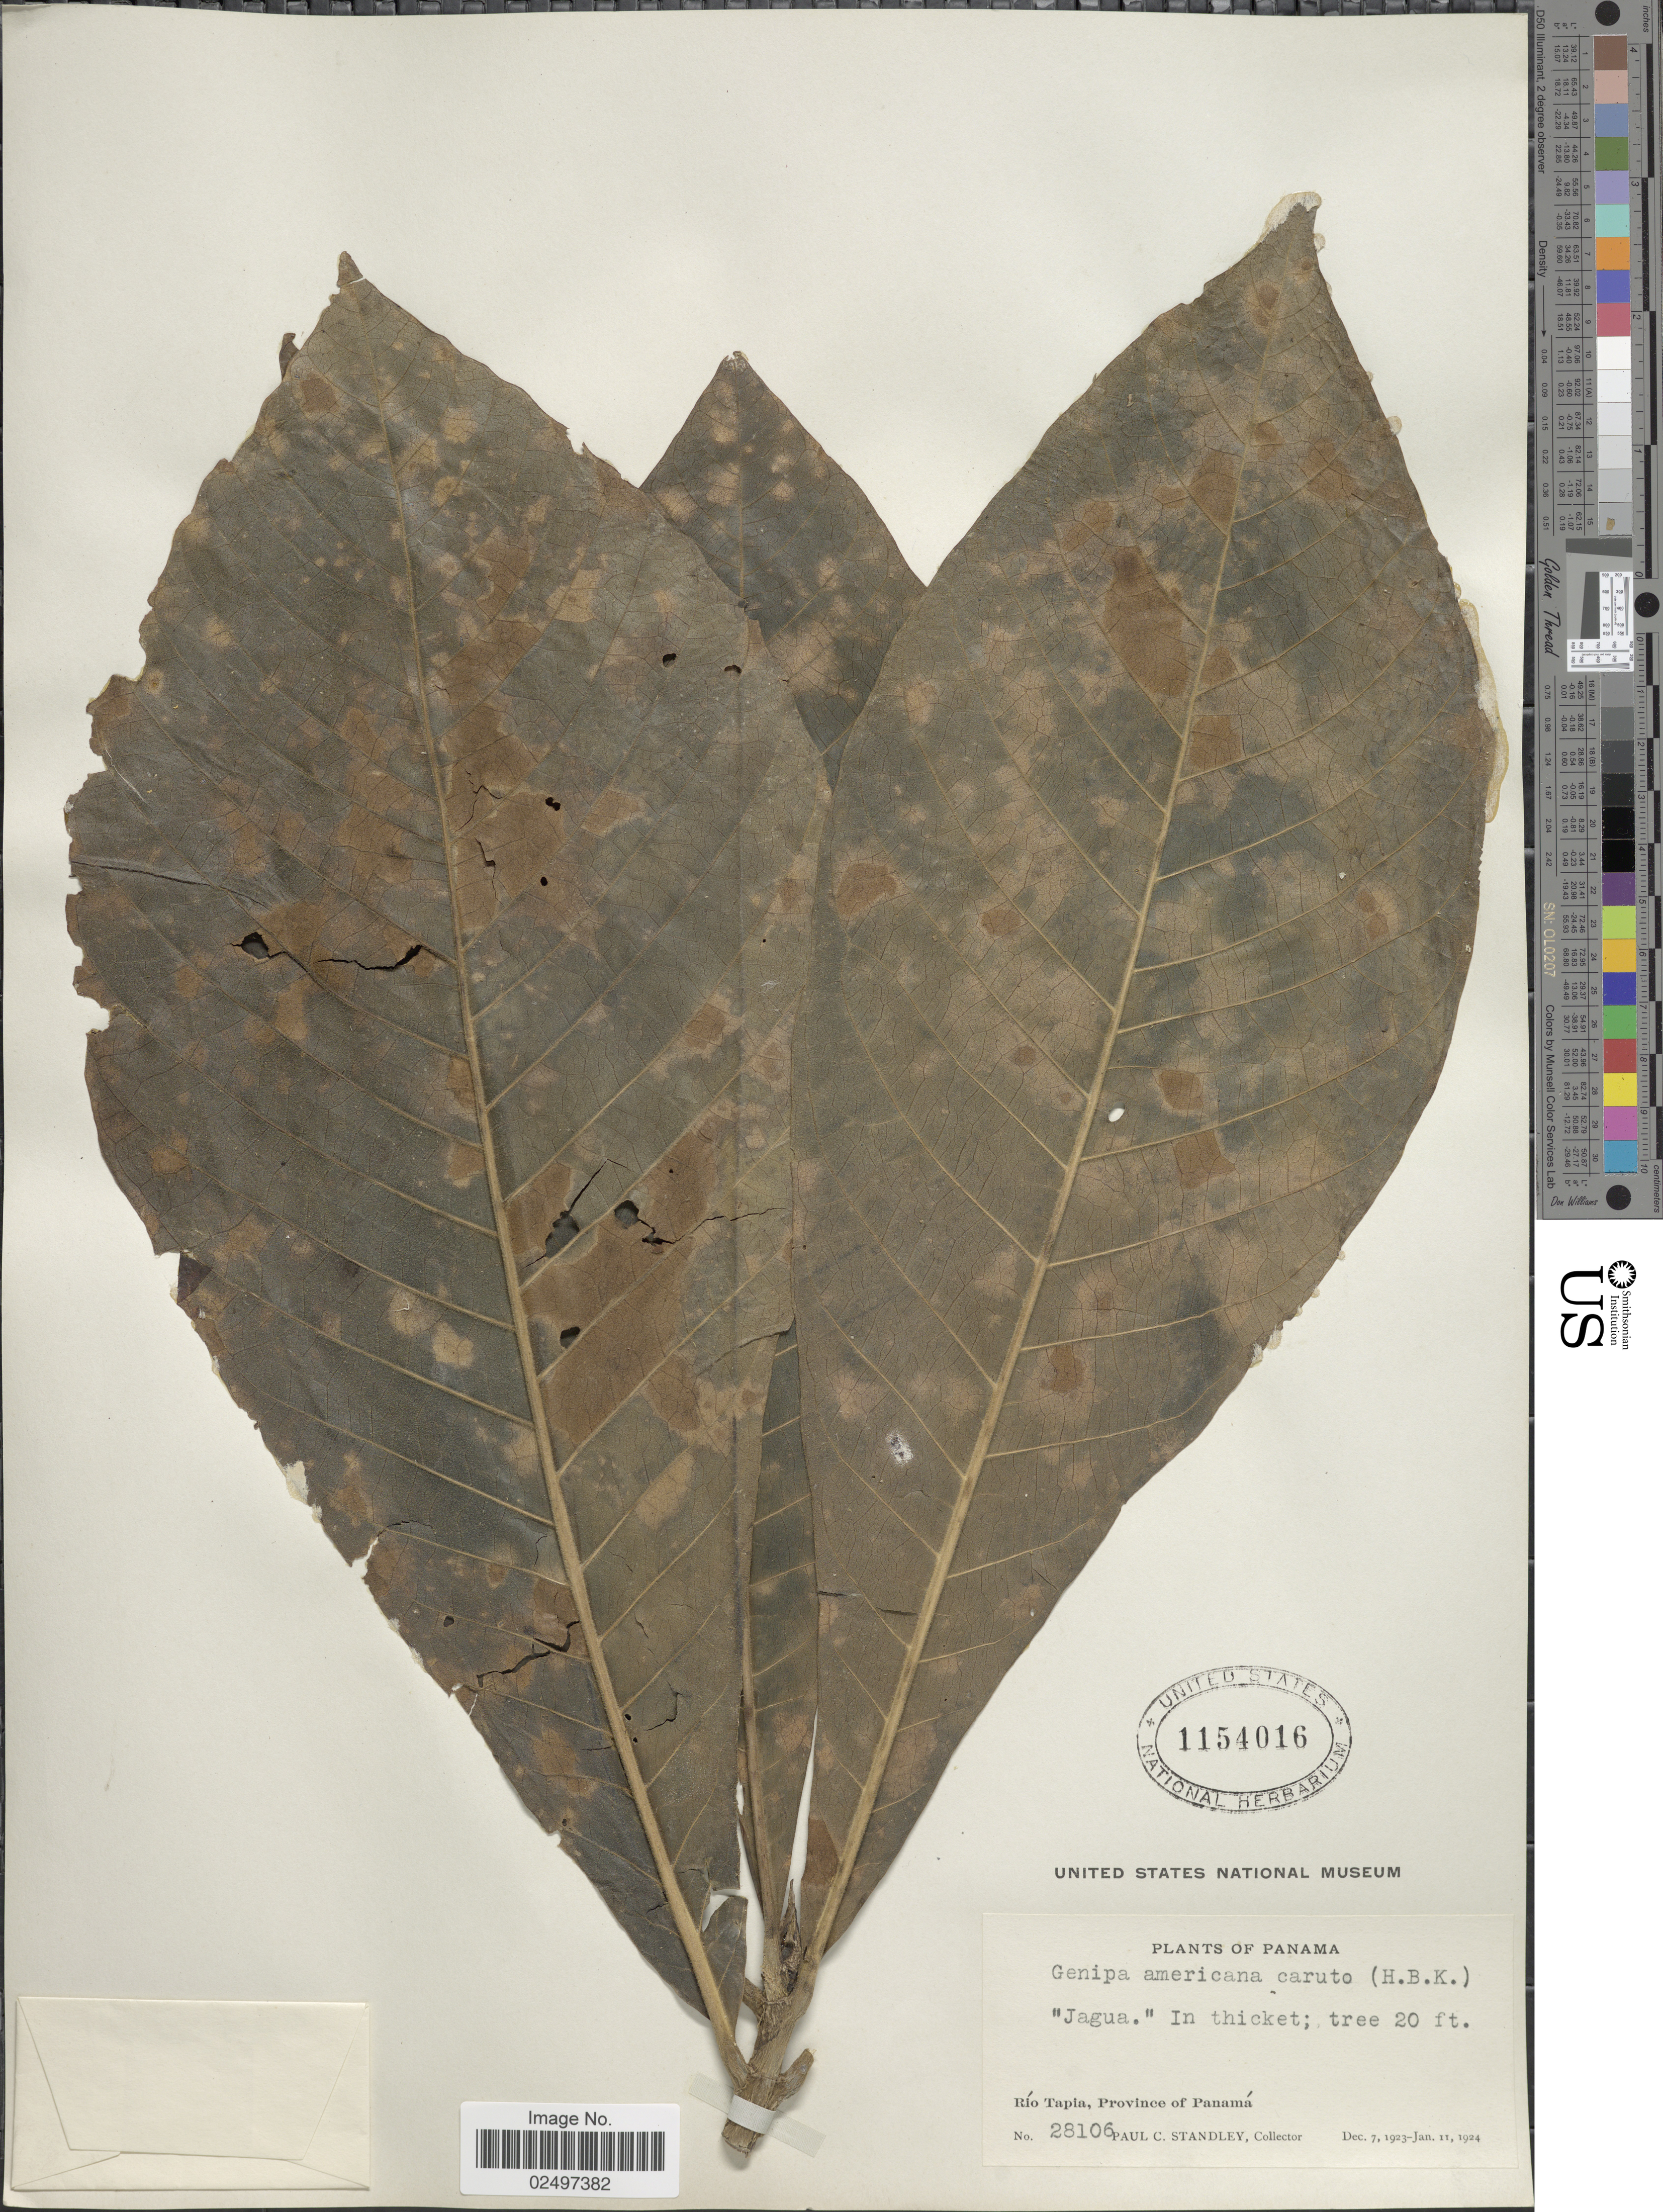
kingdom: Plantae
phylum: Tracheophyta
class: Magnoliopsida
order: Gentianales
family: Rubiaceae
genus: Genipa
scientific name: Genipa americana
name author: L.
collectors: P. C. Standley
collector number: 28106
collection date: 1923-12-07/1924-01-11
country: Panama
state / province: Panamá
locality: Rio Tapia, Province of Panama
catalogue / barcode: US 1154016